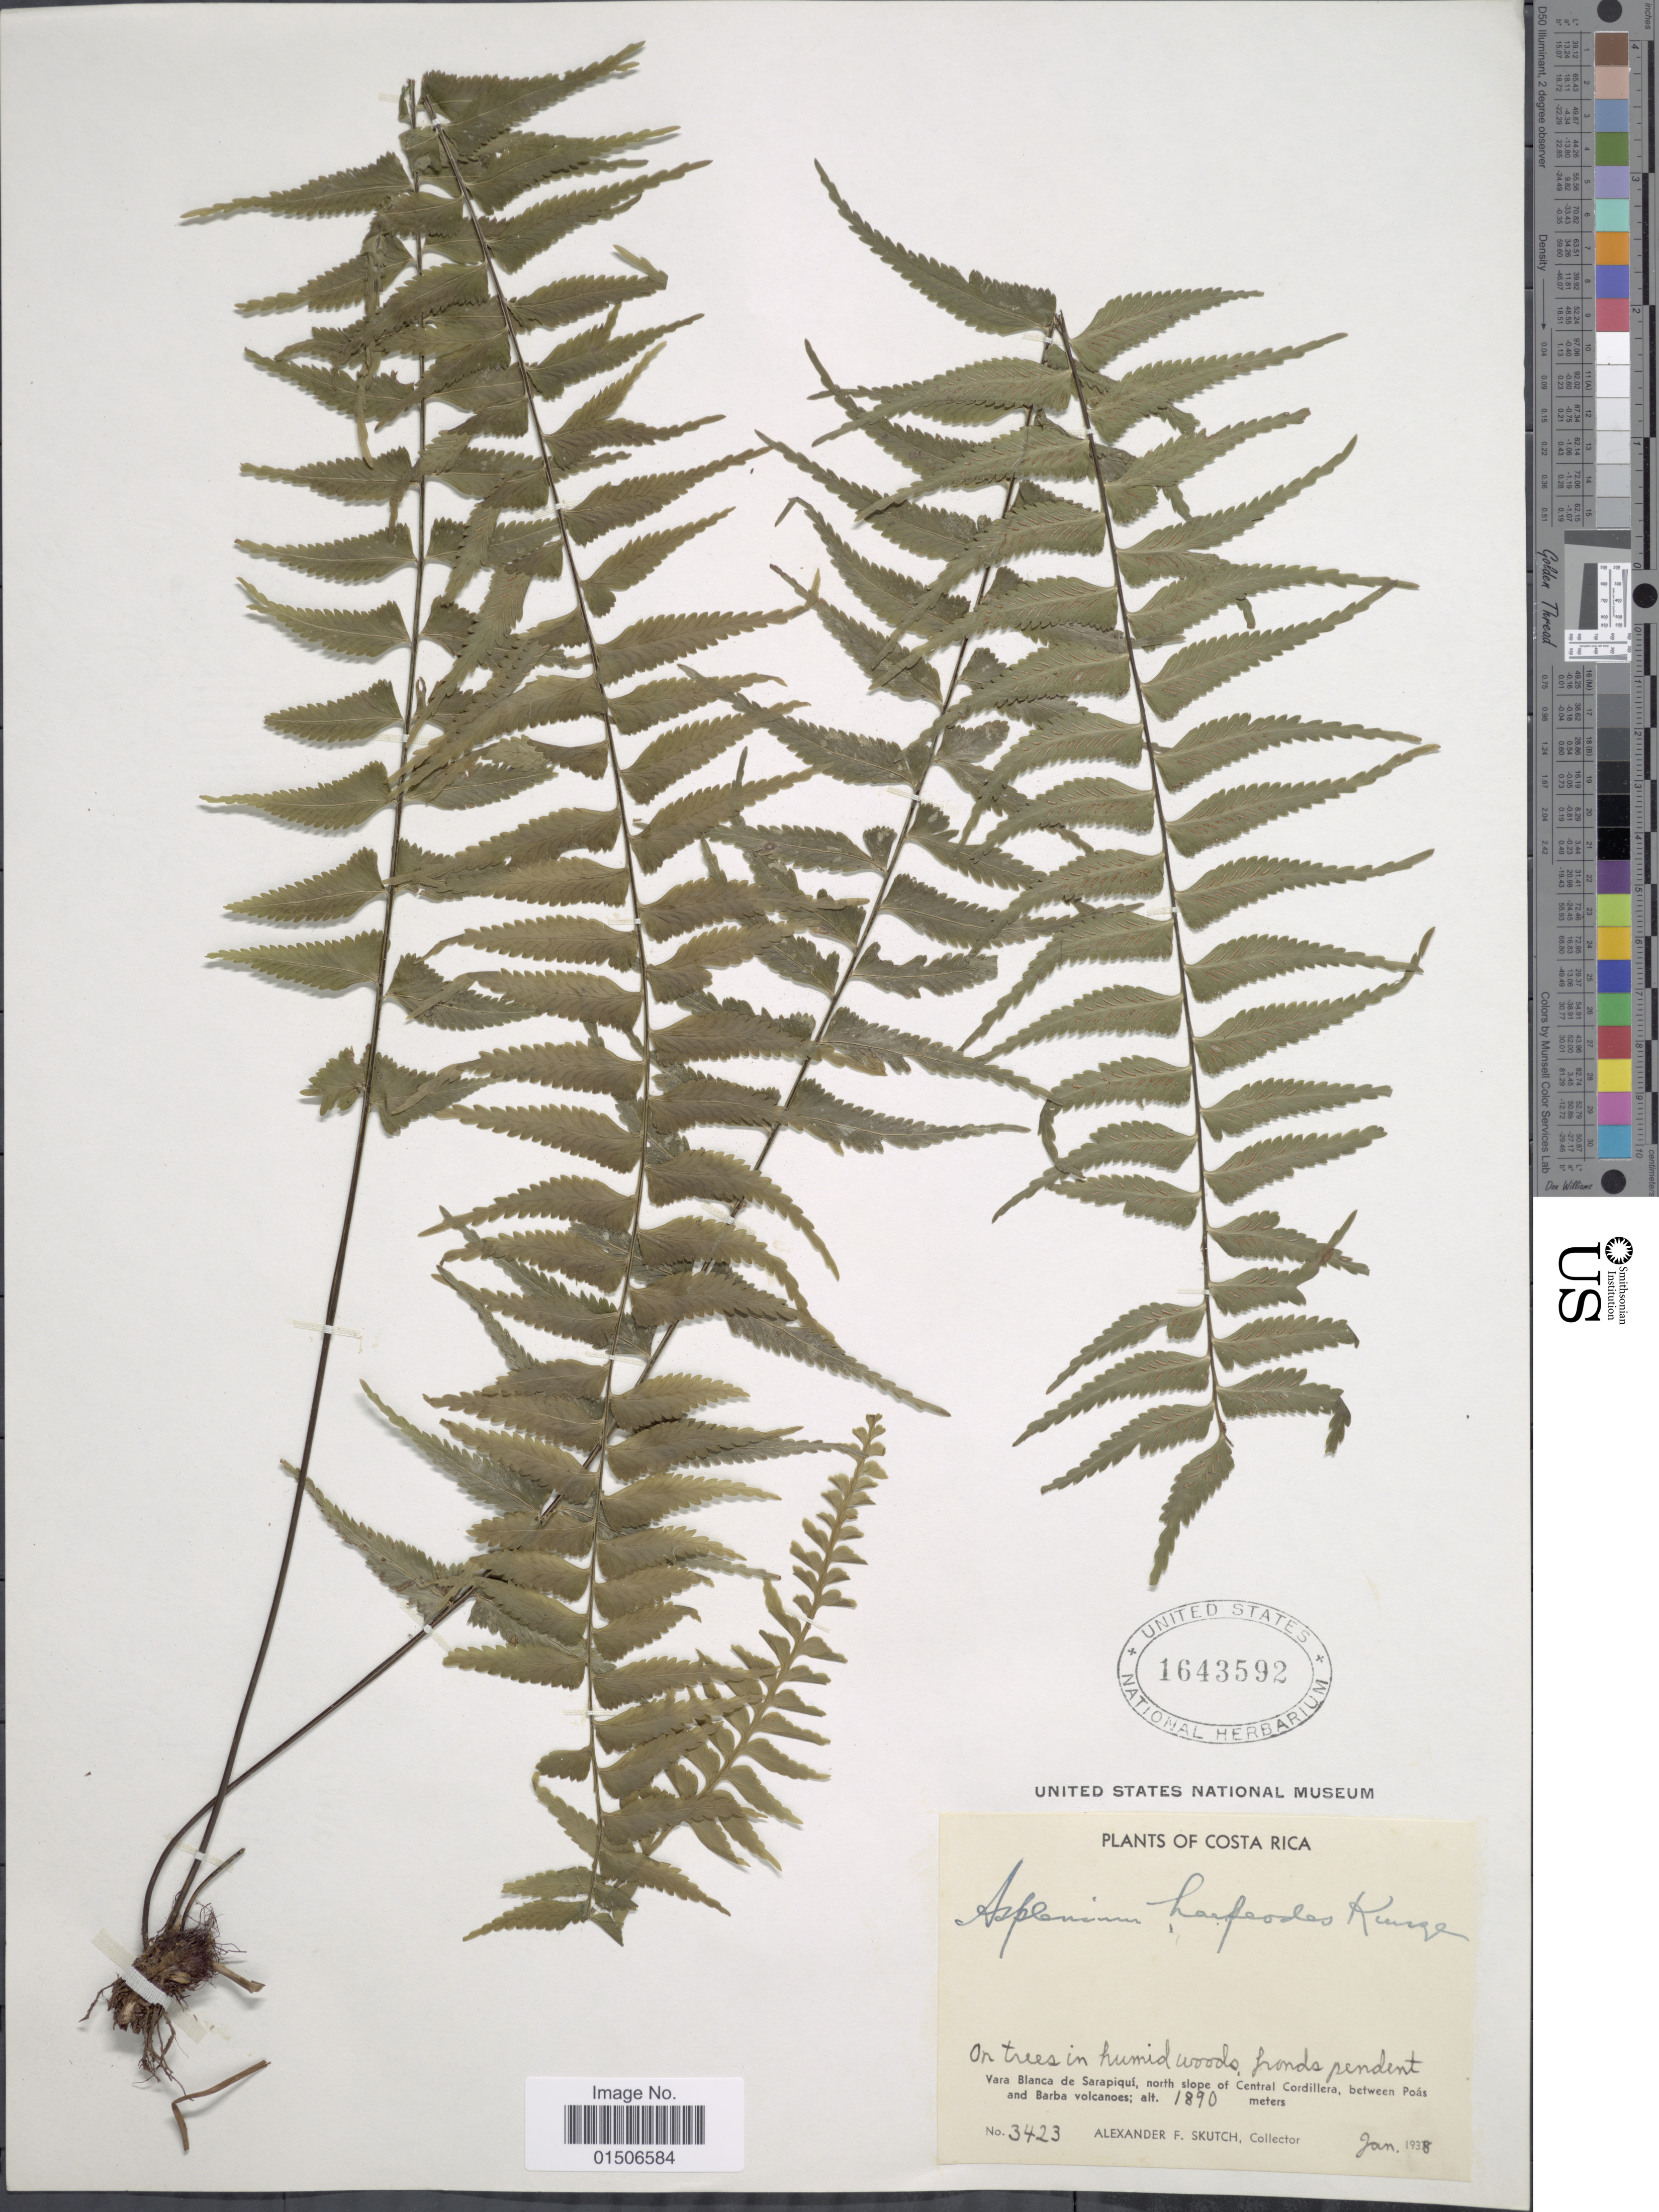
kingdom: Plantae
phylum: Tracheophyta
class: Polypodiopsida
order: Polypodiales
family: Aspleniaceae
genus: Asplenium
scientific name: Asplenium harpeodes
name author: Kunze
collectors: A. F. Skutch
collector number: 3423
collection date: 1938-01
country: Costa Rica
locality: On trees in humid woods fronds pendent, vara Blanca de Sarapiquí, north slope of Central Cordillera, between Poás and Barba volcanoes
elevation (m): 1890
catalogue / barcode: US 1643592